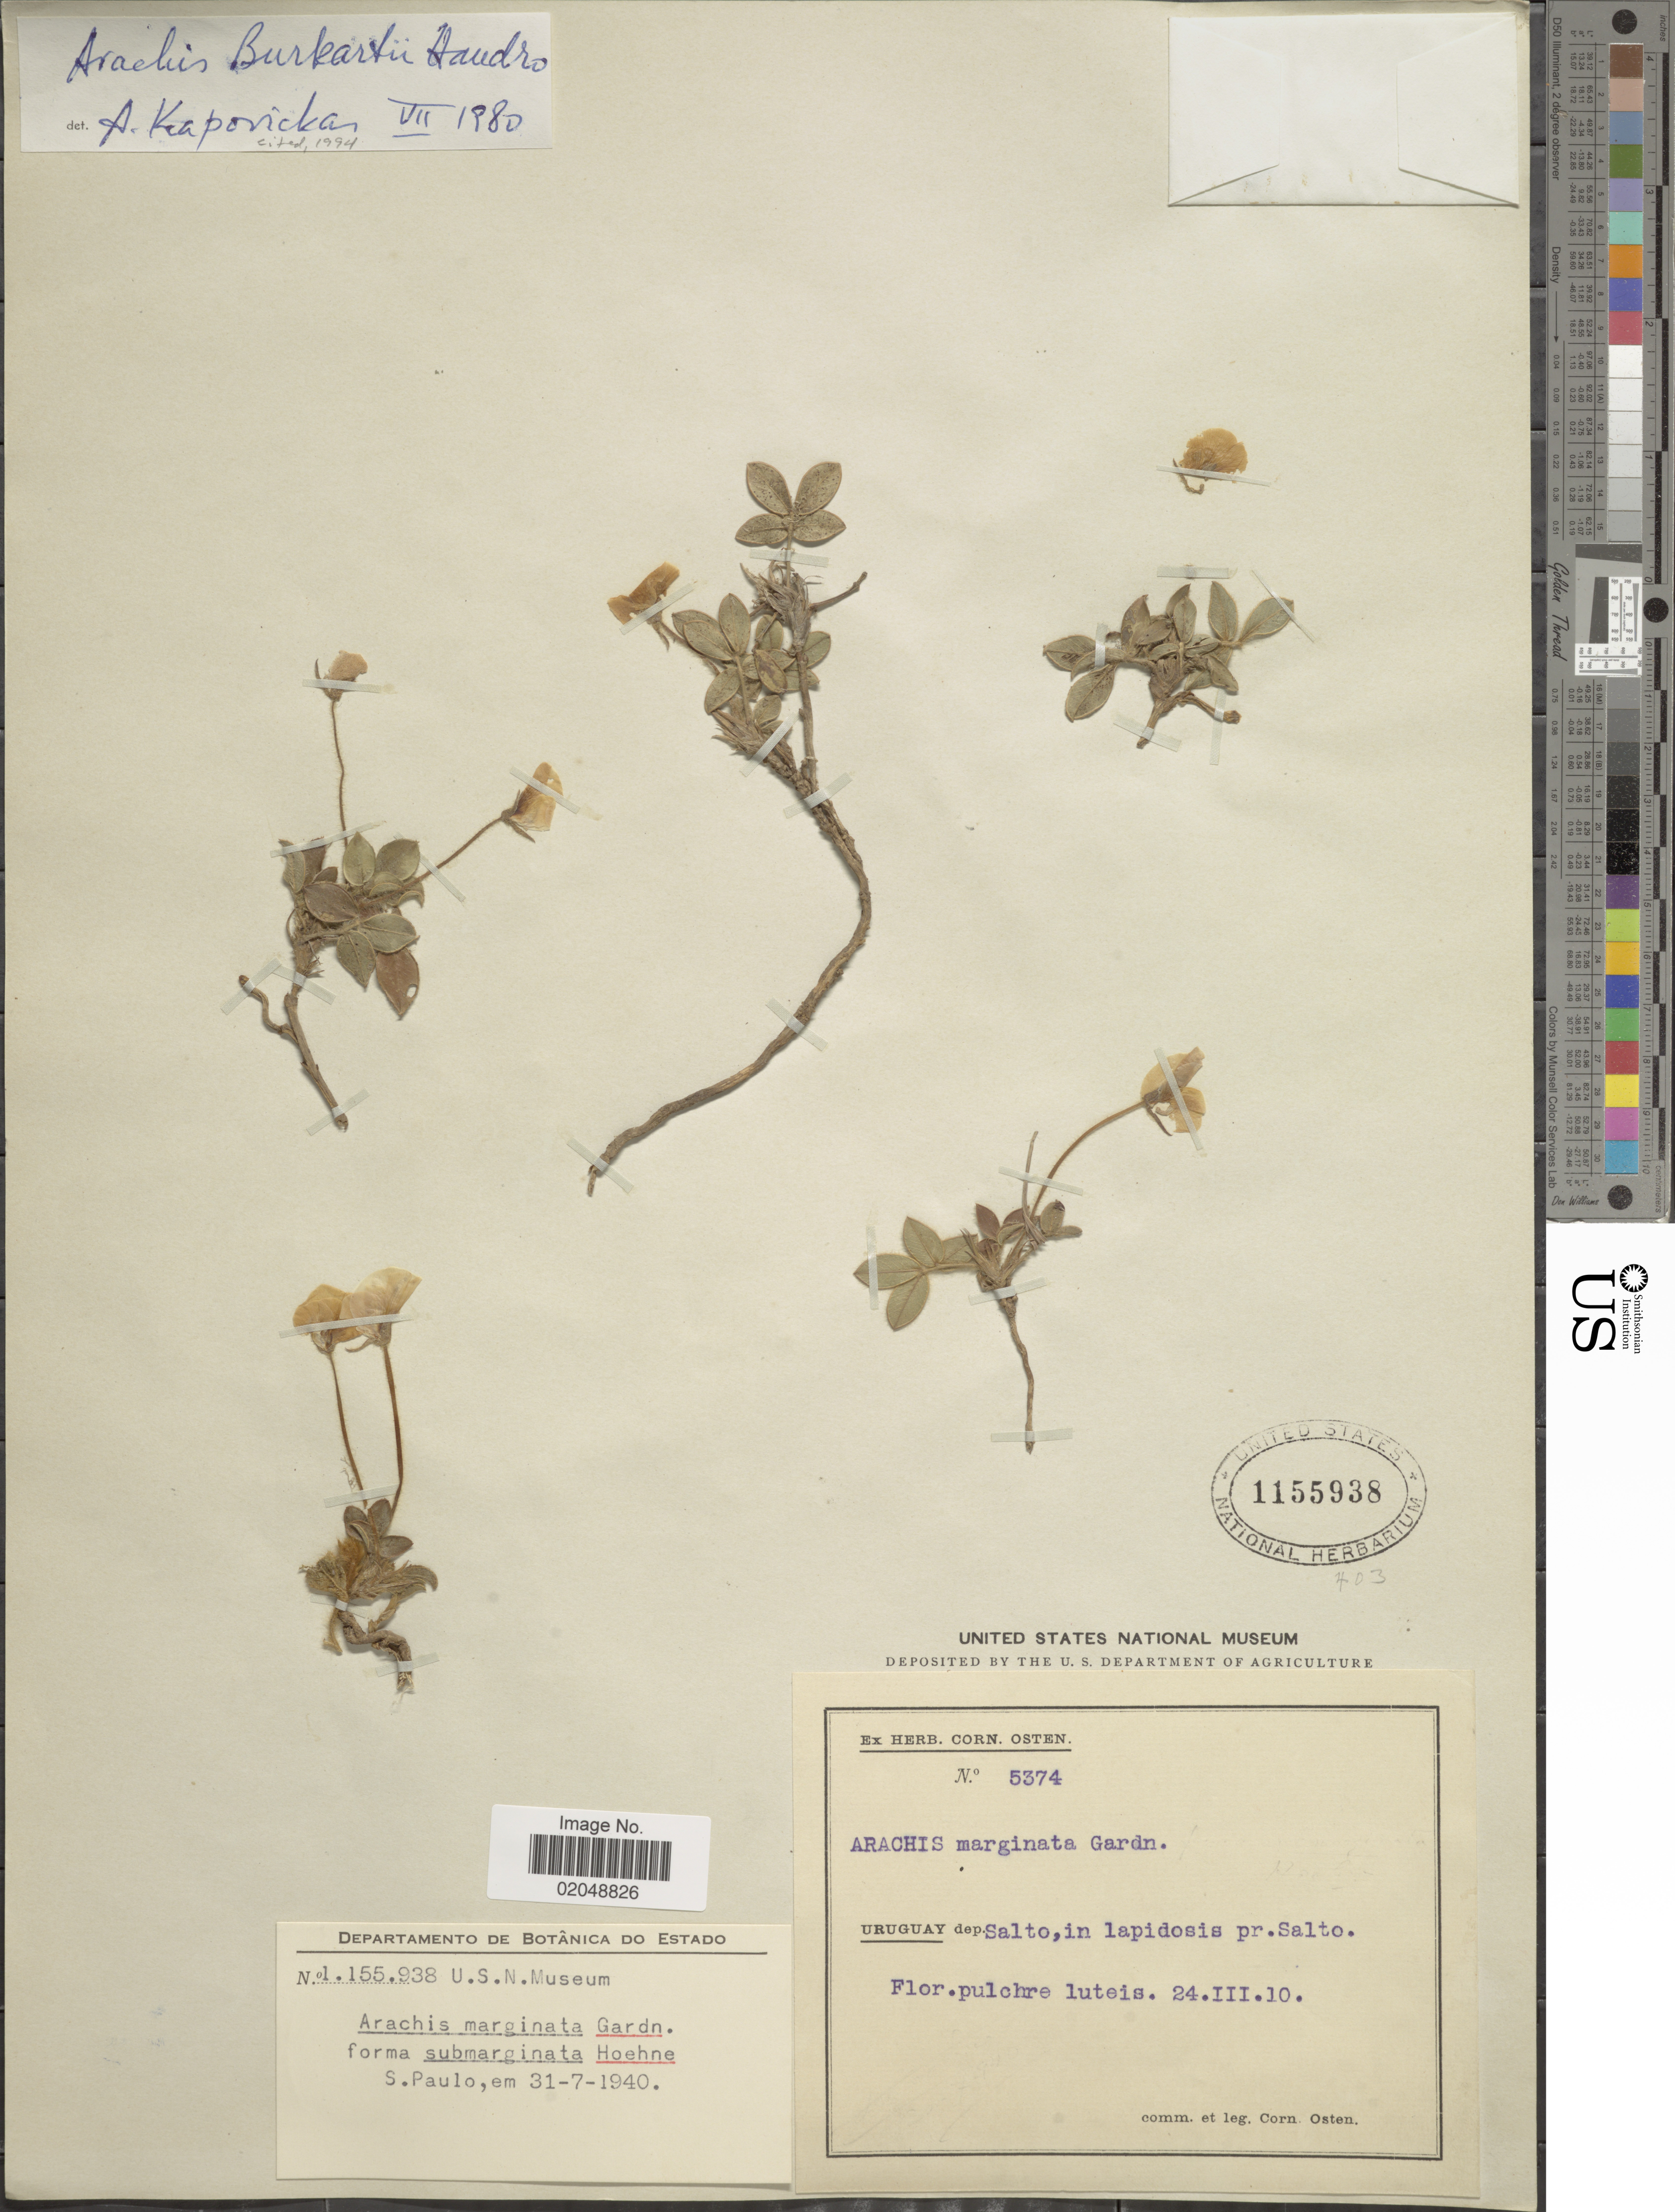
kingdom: Plantae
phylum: Tracheophyta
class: Magnoliopsida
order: Fabales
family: Fabaceae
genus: Arachis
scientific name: Arachis burkartii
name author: Handro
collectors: C. Osten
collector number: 5374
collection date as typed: Transcribed d/m/y: 24/3/10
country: Uruguay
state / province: Salto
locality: in lapidosis pr. Salto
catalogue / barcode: US 1155938